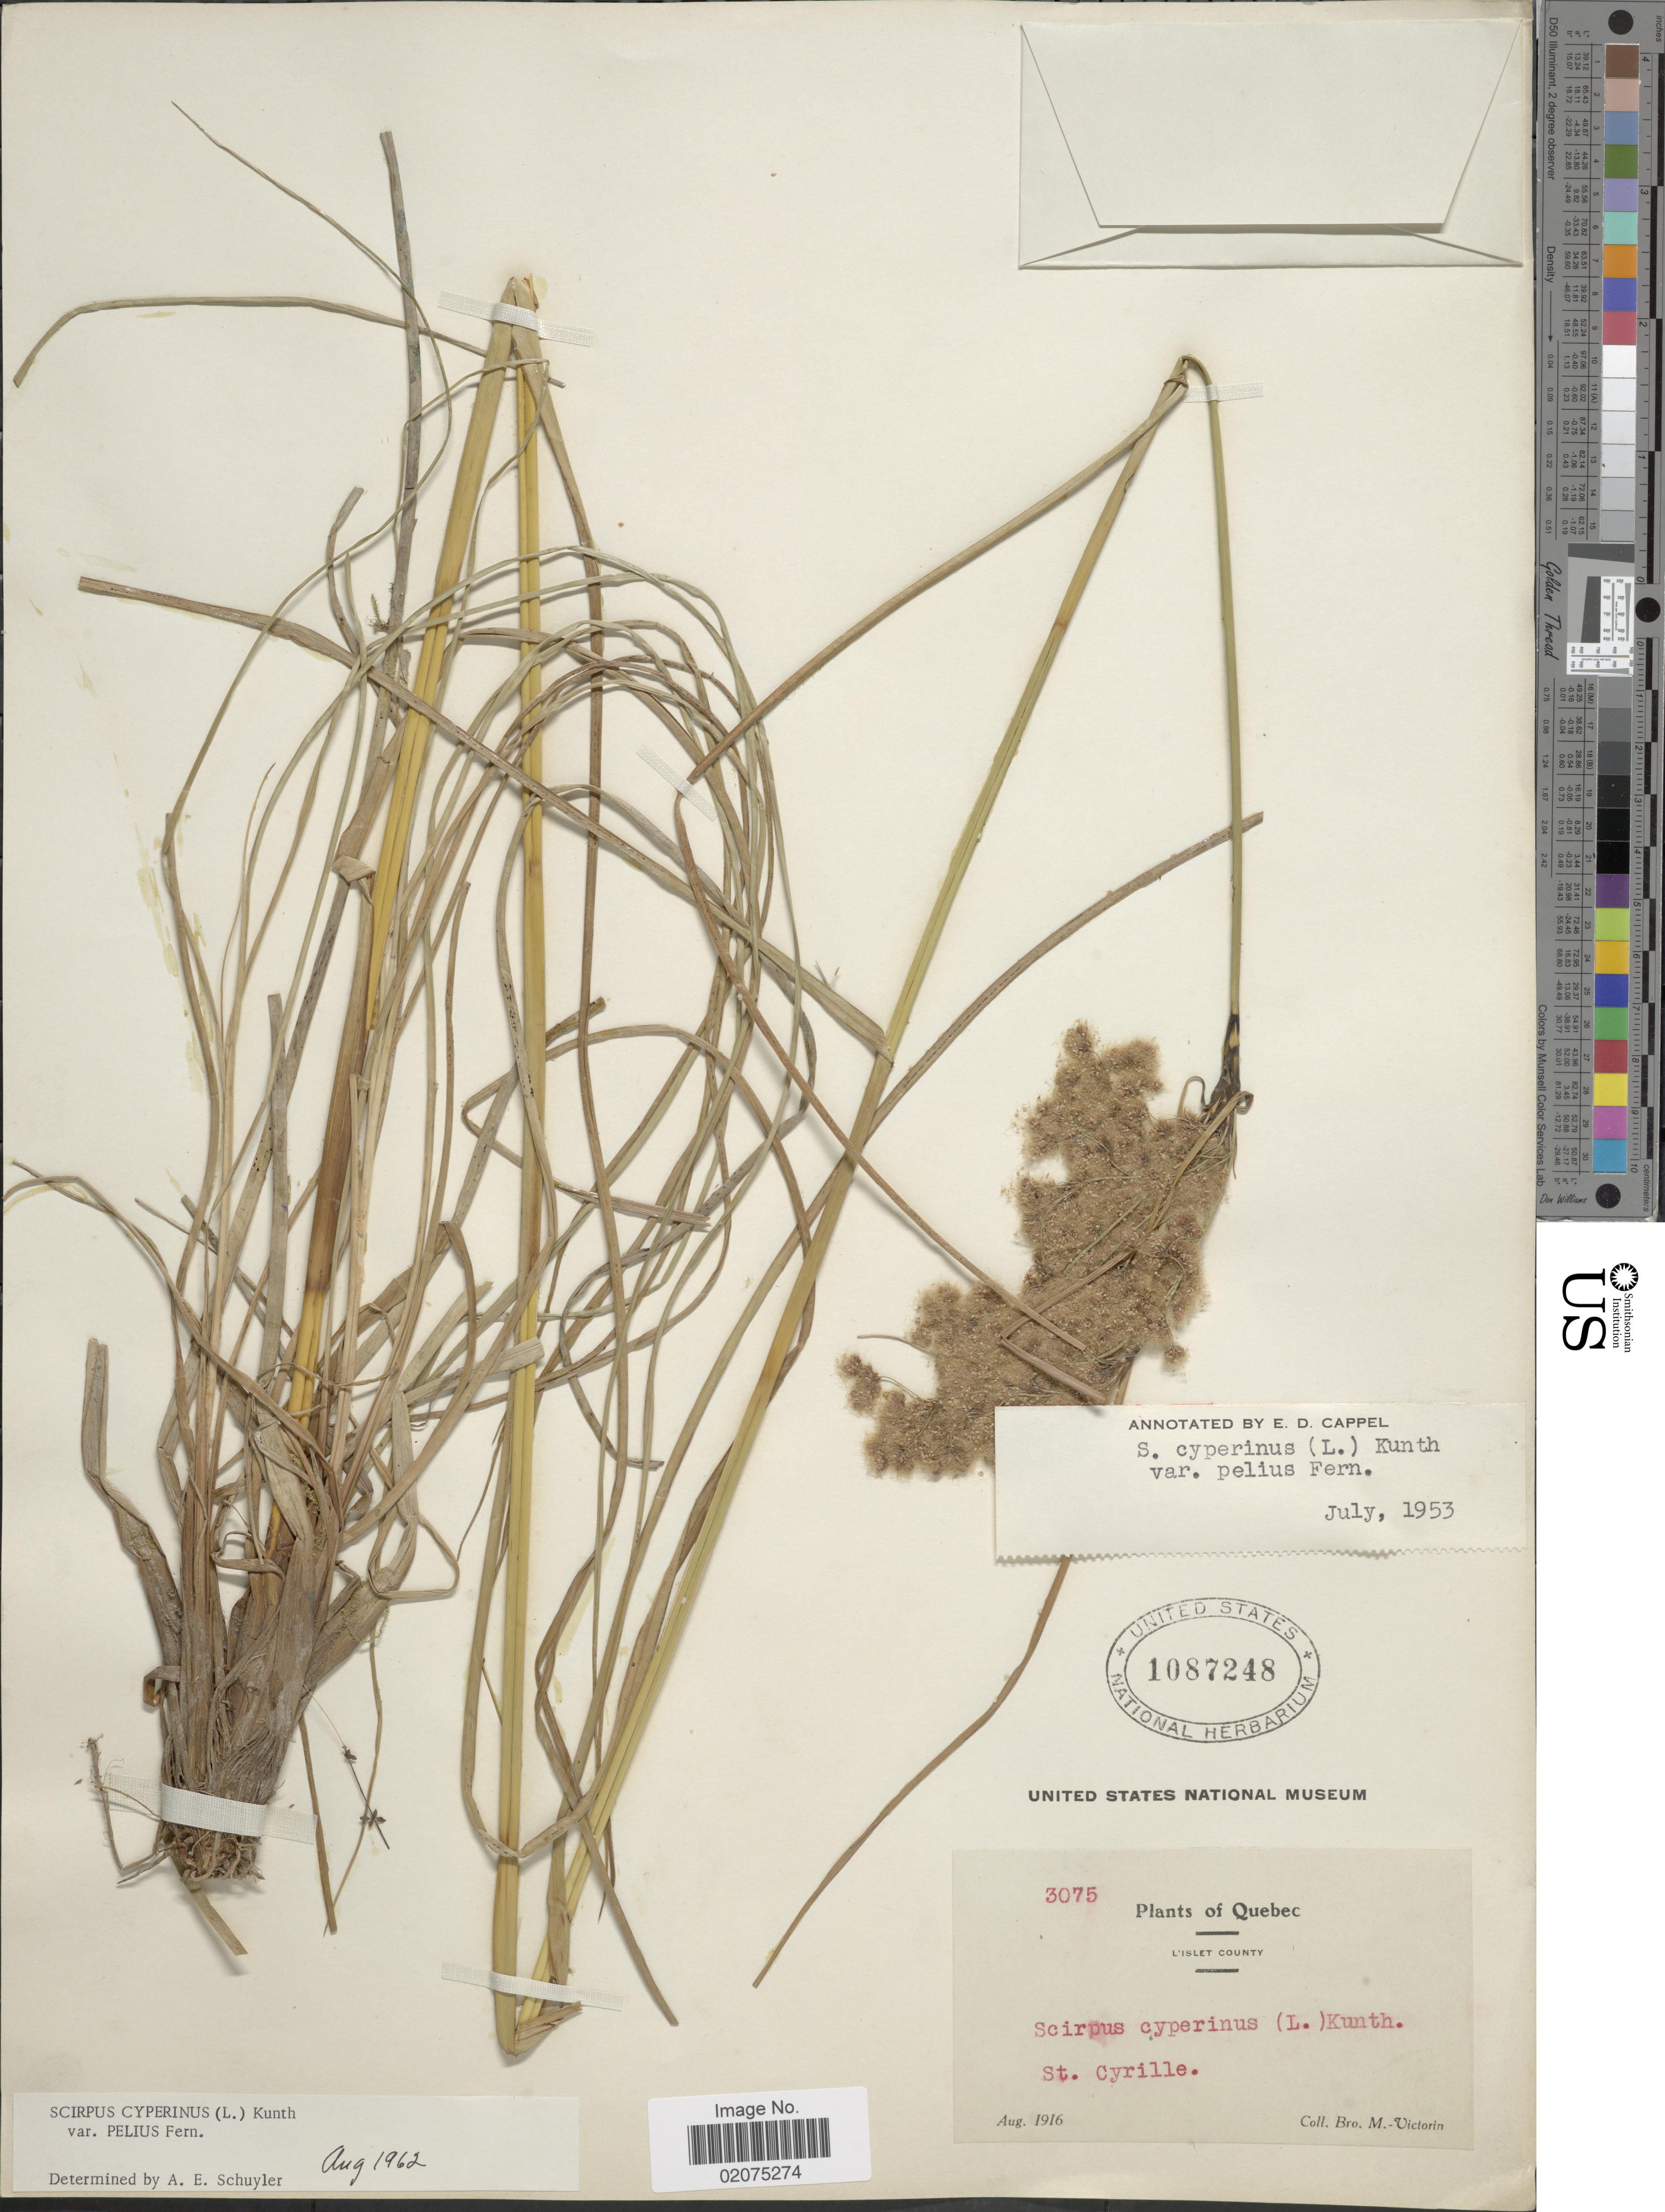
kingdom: Plantae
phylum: Tracheophyta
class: Liliopsida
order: Poales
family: Cyperaceae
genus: Scirpus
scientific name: Scirpus cyperinus var. pelius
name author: Fernald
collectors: Fr. Marie-Victorin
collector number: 3075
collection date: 1916-08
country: Canada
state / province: Quebec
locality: L'Islet County, St. Cyrille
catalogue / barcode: US 1087248